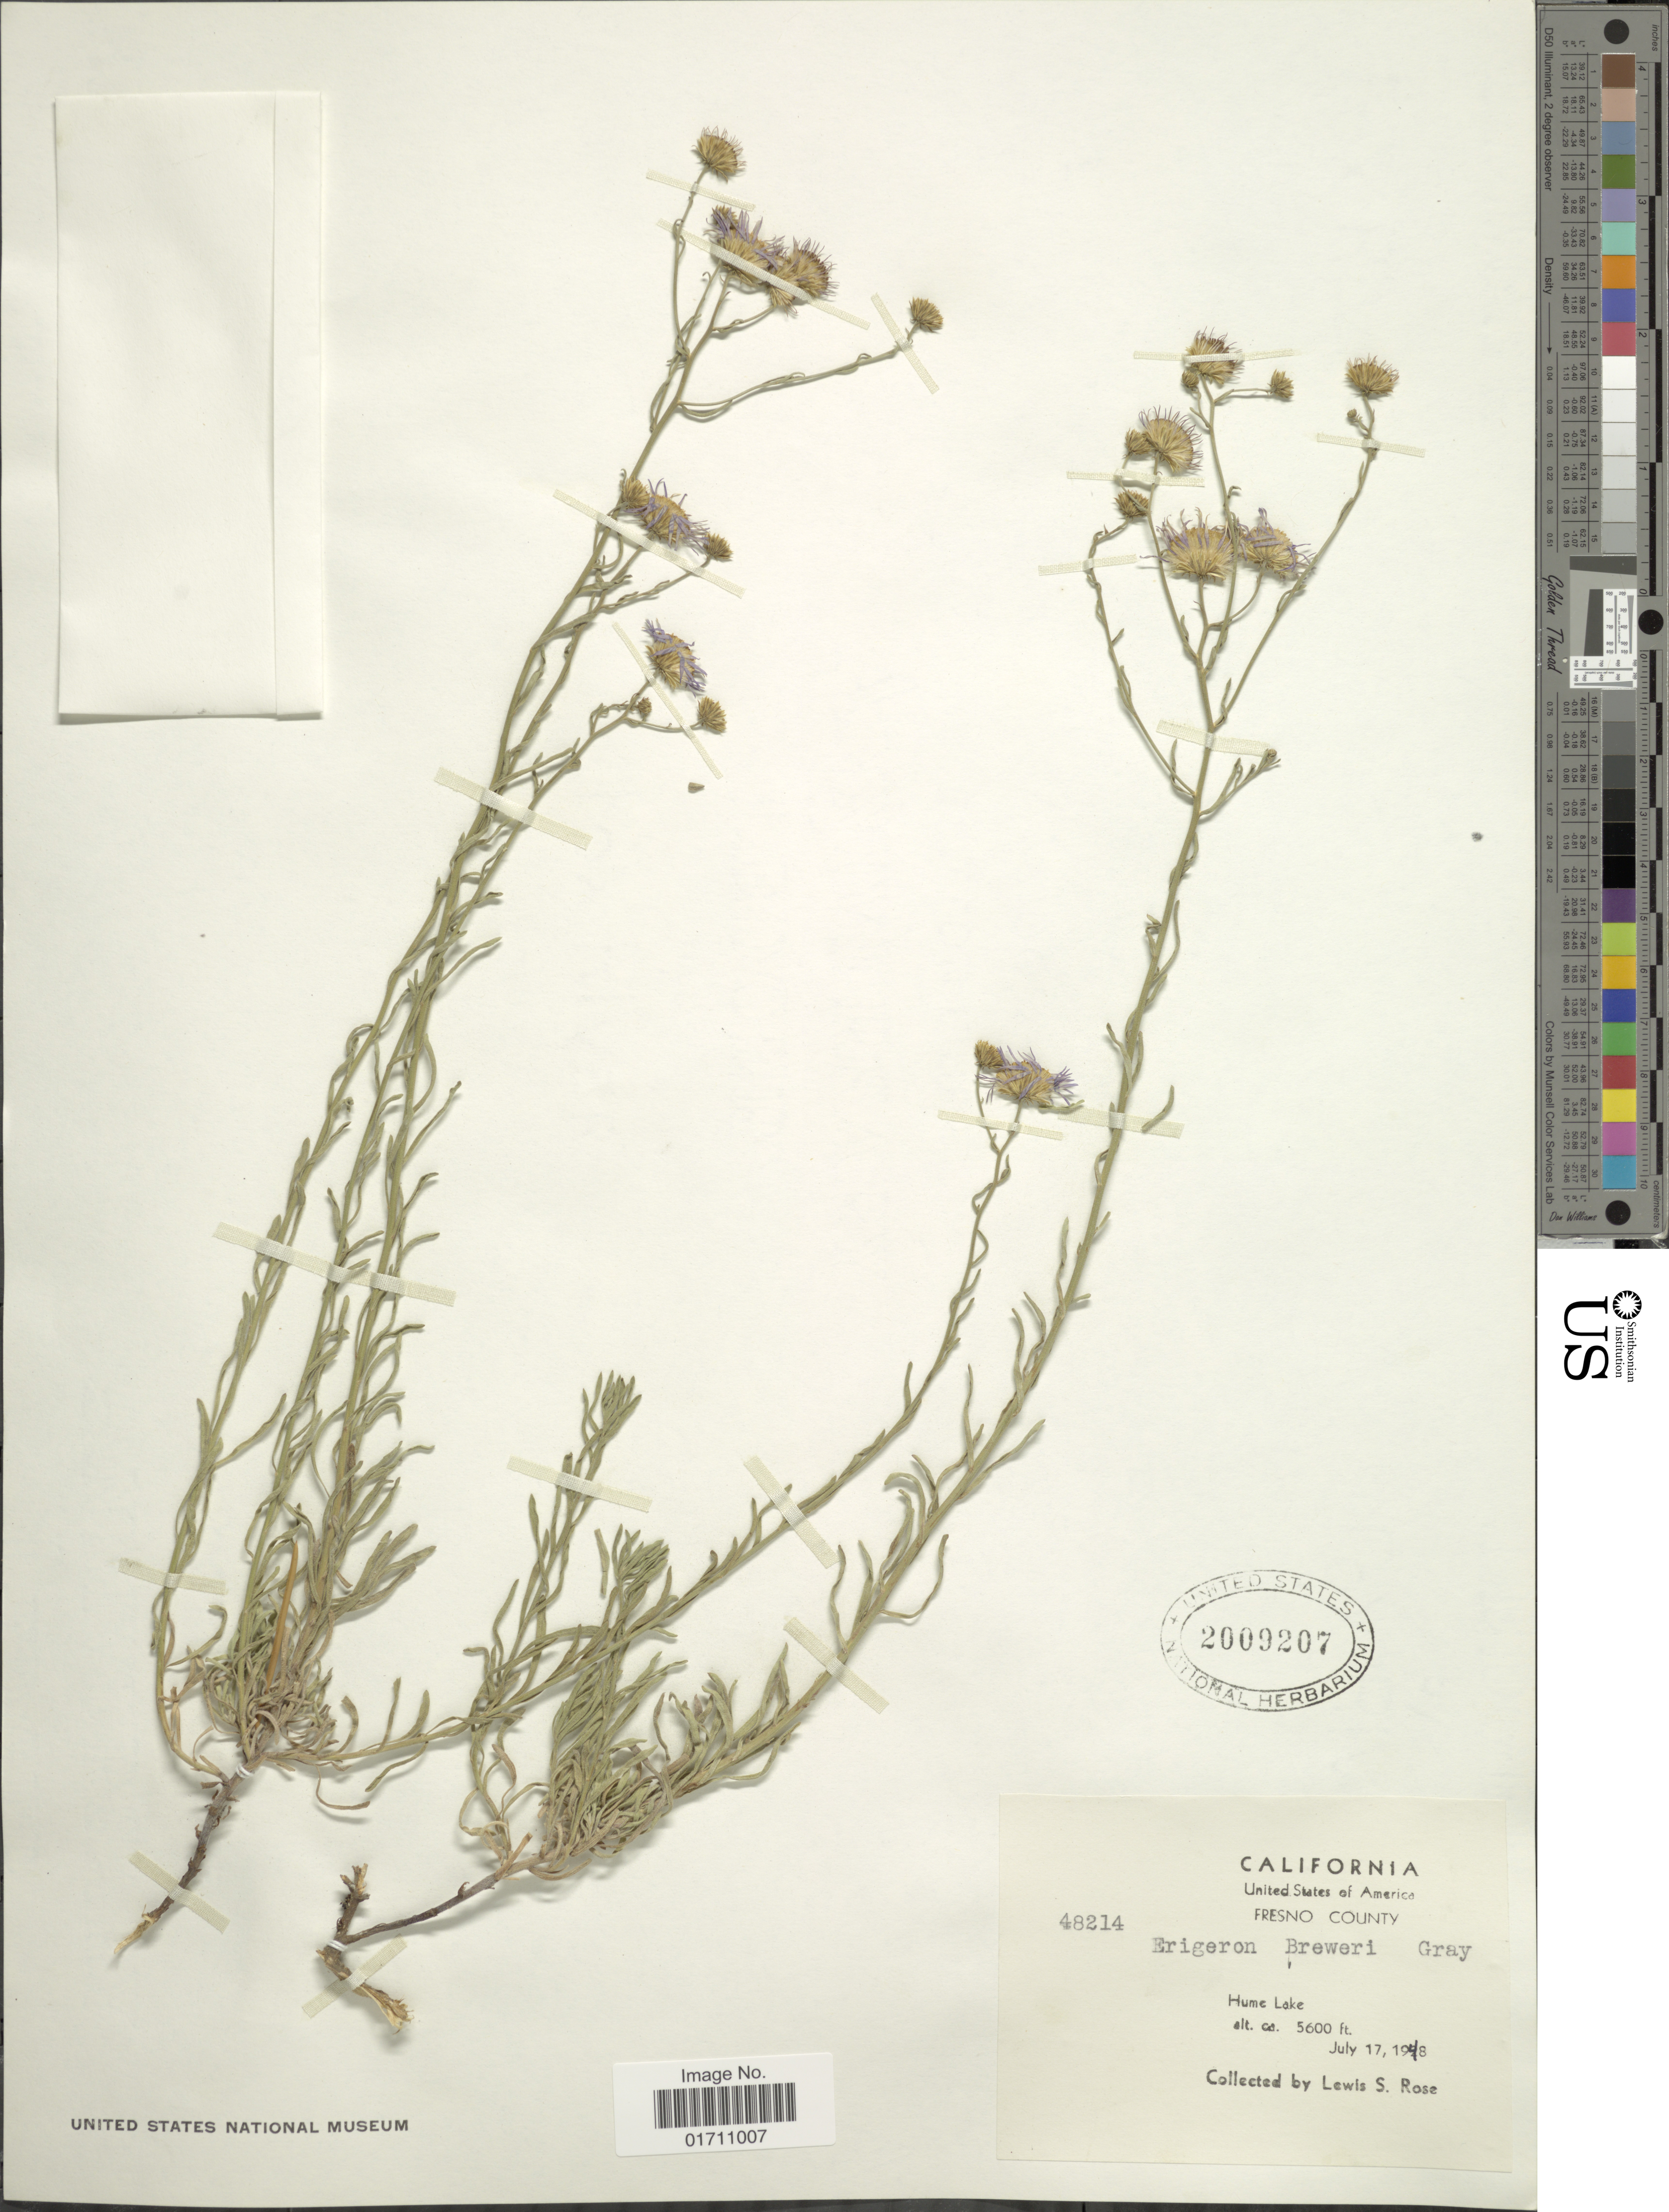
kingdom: Plantae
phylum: Tracheophyta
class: Magnoliopsida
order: Asterales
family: Asteraceae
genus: Erigeron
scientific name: Erigeron breweri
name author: A. Gray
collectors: L. S. Rose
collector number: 48214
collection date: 1948-07-17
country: United States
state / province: California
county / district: Fresno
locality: Fresno County, Hume Lake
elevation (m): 1707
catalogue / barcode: US 2009207